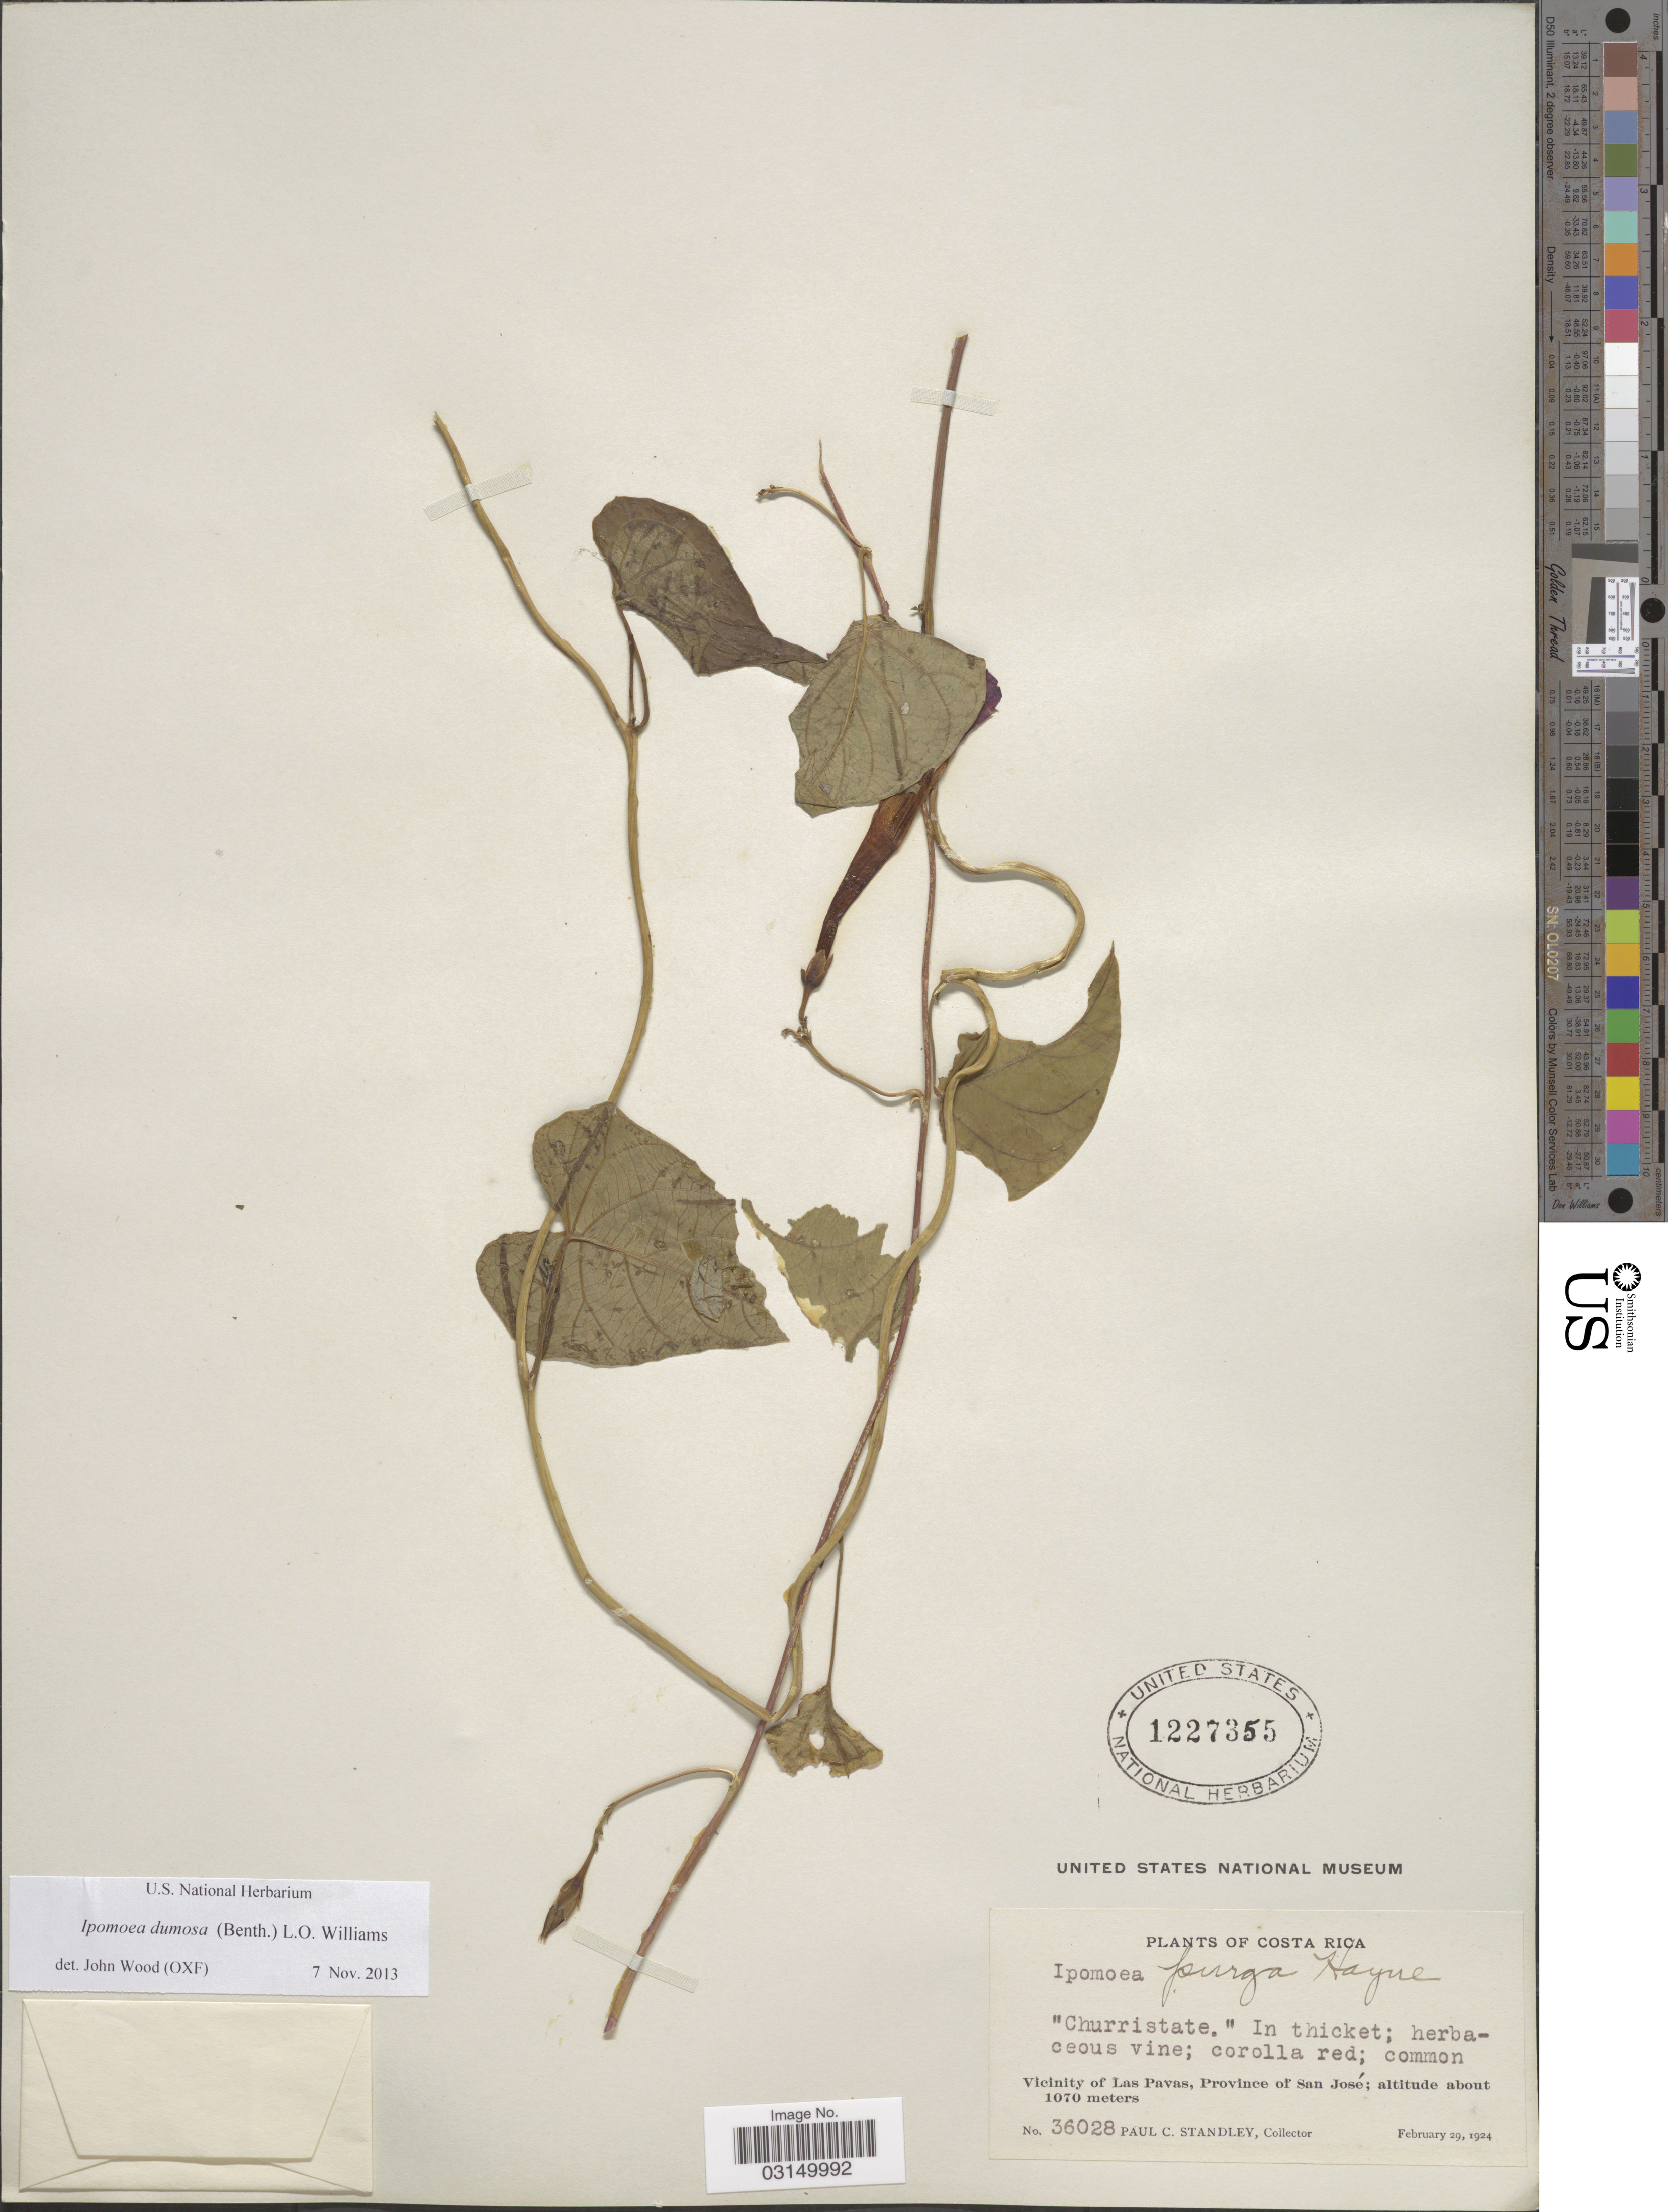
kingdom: Plantae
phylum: Tracheophyta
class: Magnoliopsida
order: Solanales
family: Convolvulaceae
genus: Ipomoea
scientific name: Ipomoea dumosa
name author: (Benth.) L.O. Williams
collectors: P. C. Standley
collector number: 36028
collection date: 1924-02-29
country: Costa Rica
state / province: San José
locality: Vicinity of Las Pavas.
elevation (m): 1070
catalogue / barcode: US 1227355